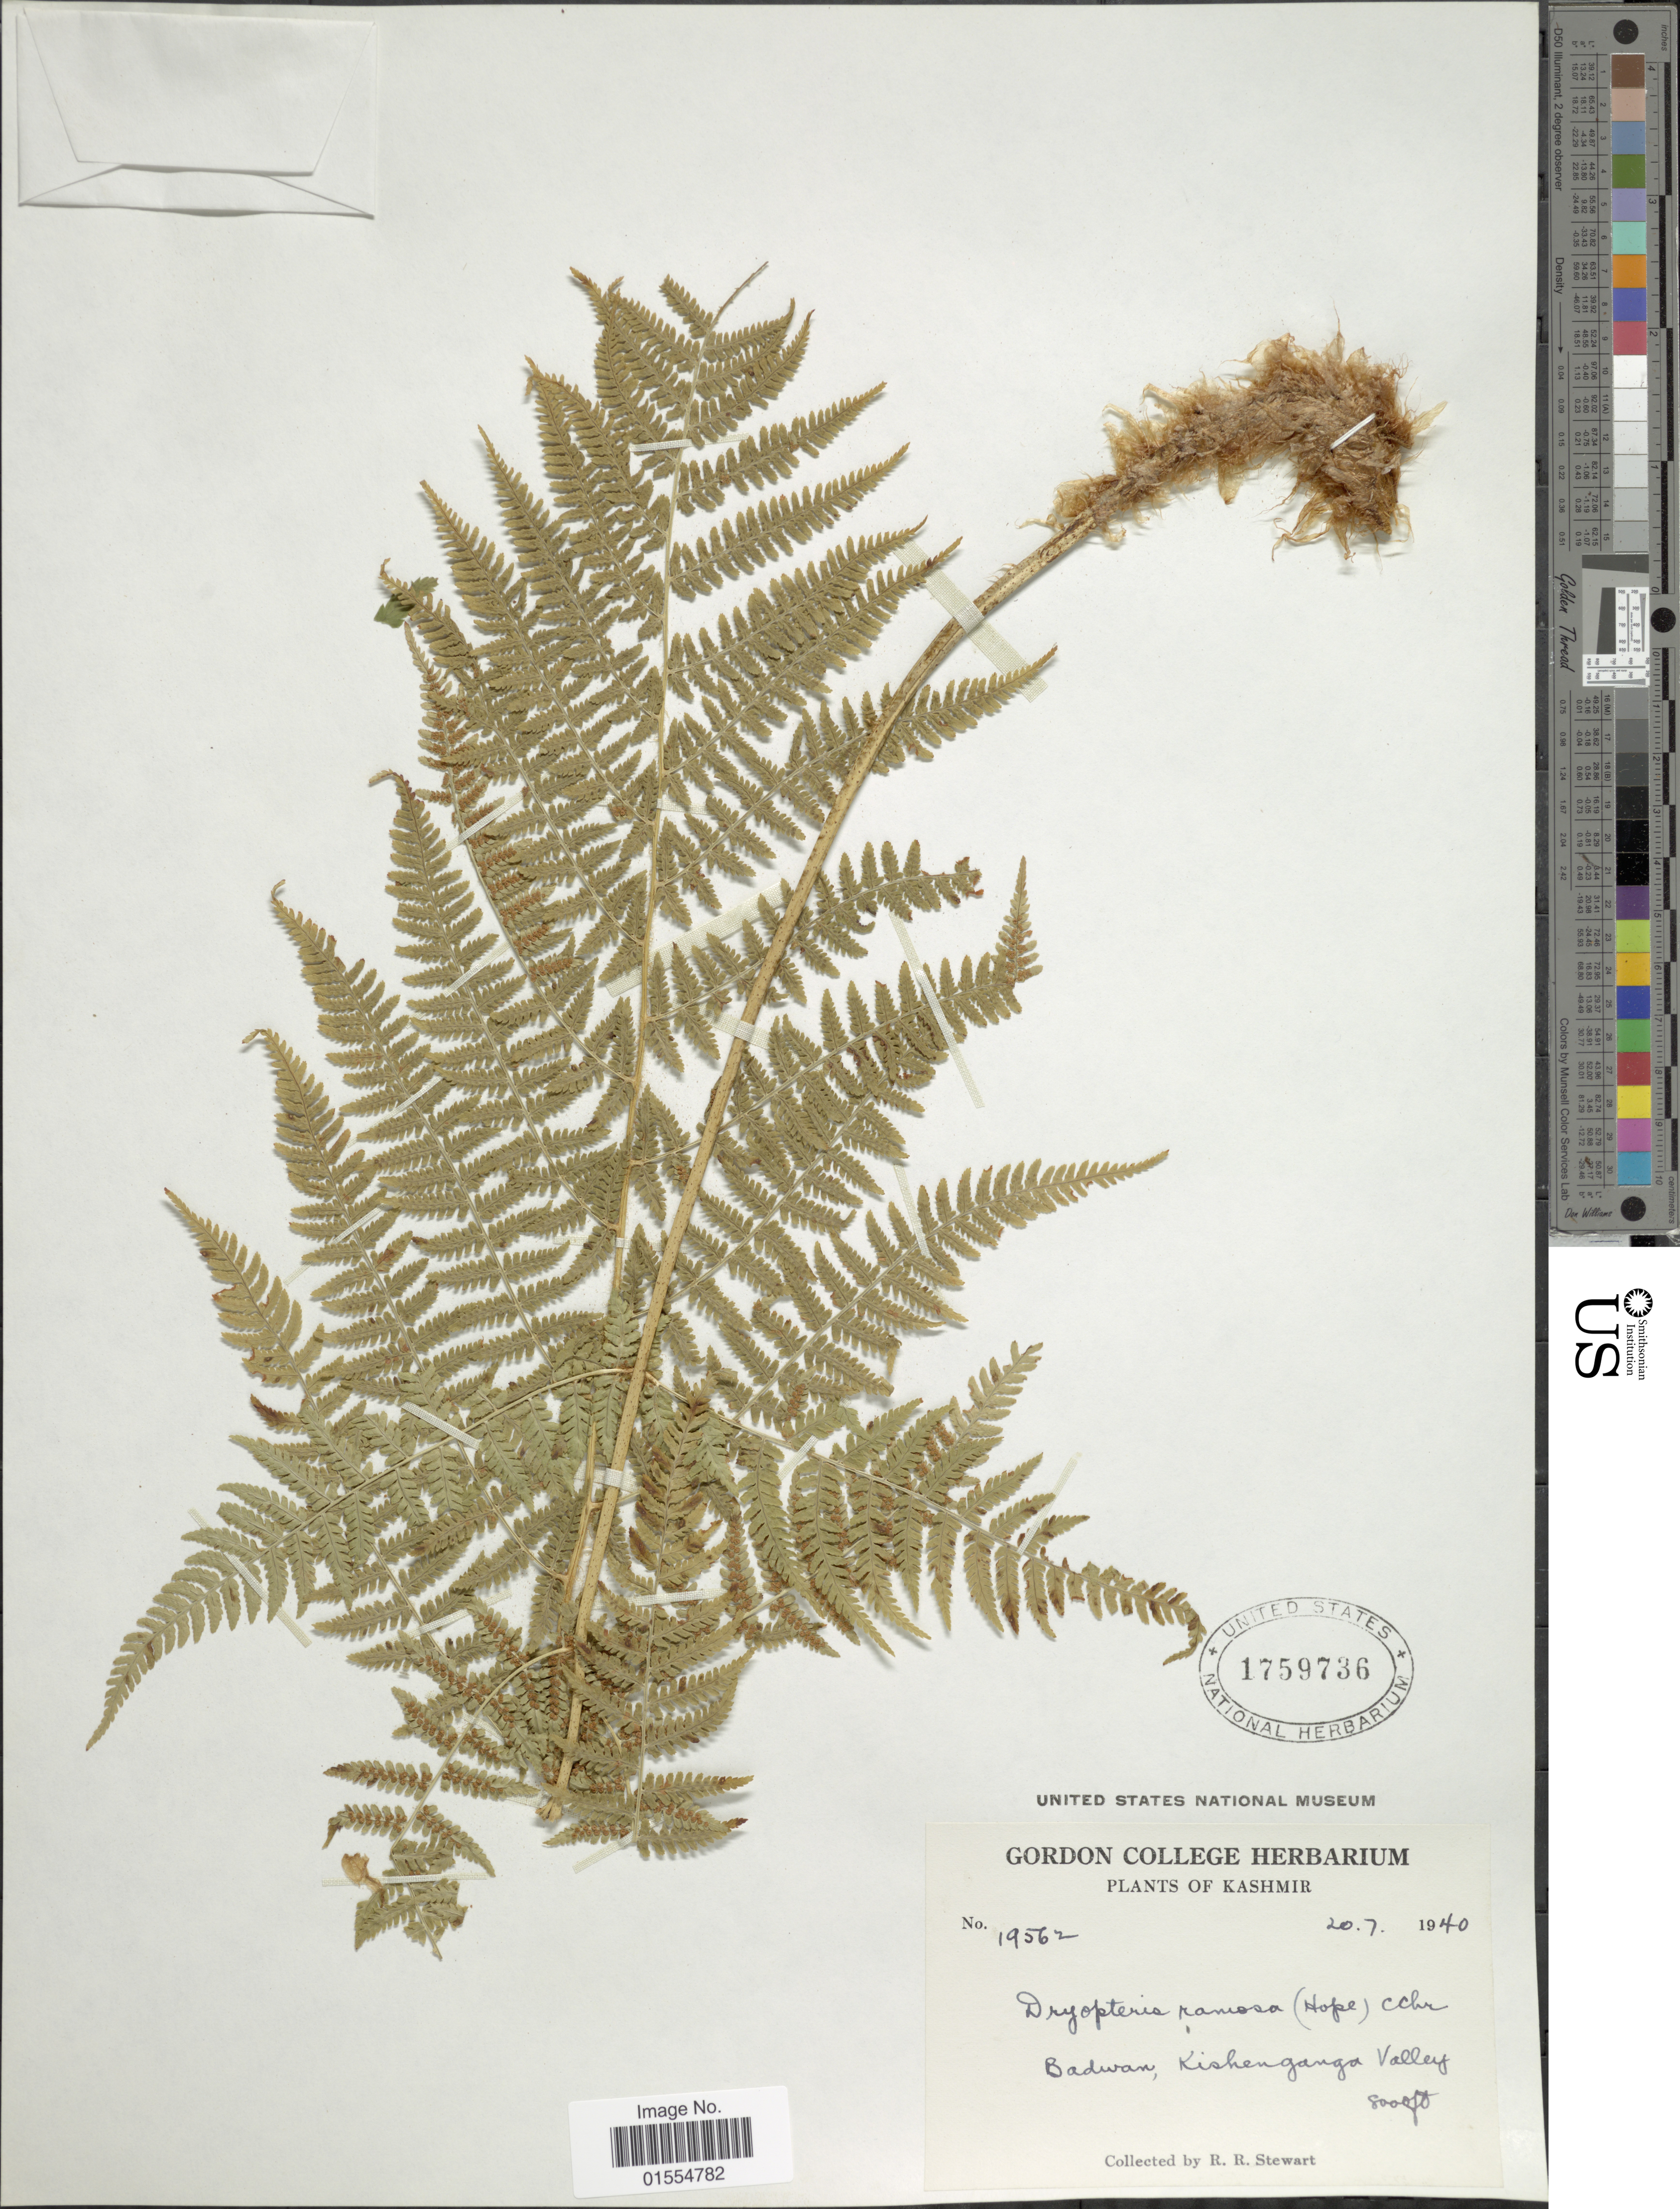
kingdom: Plantae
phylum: Tracheophyta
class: Polypodiopsida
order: Polypodiales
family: Dryopteridaceae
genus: Dryopteris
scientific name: Dryopteris ramosa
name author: (C. Hope) C. Chr.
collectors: R. R. Stewart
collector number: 19562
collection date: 1940-07-20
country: India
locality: Kashmir, Badwan, Kishenganga Valley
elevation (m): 2438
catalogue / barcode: US 1759736